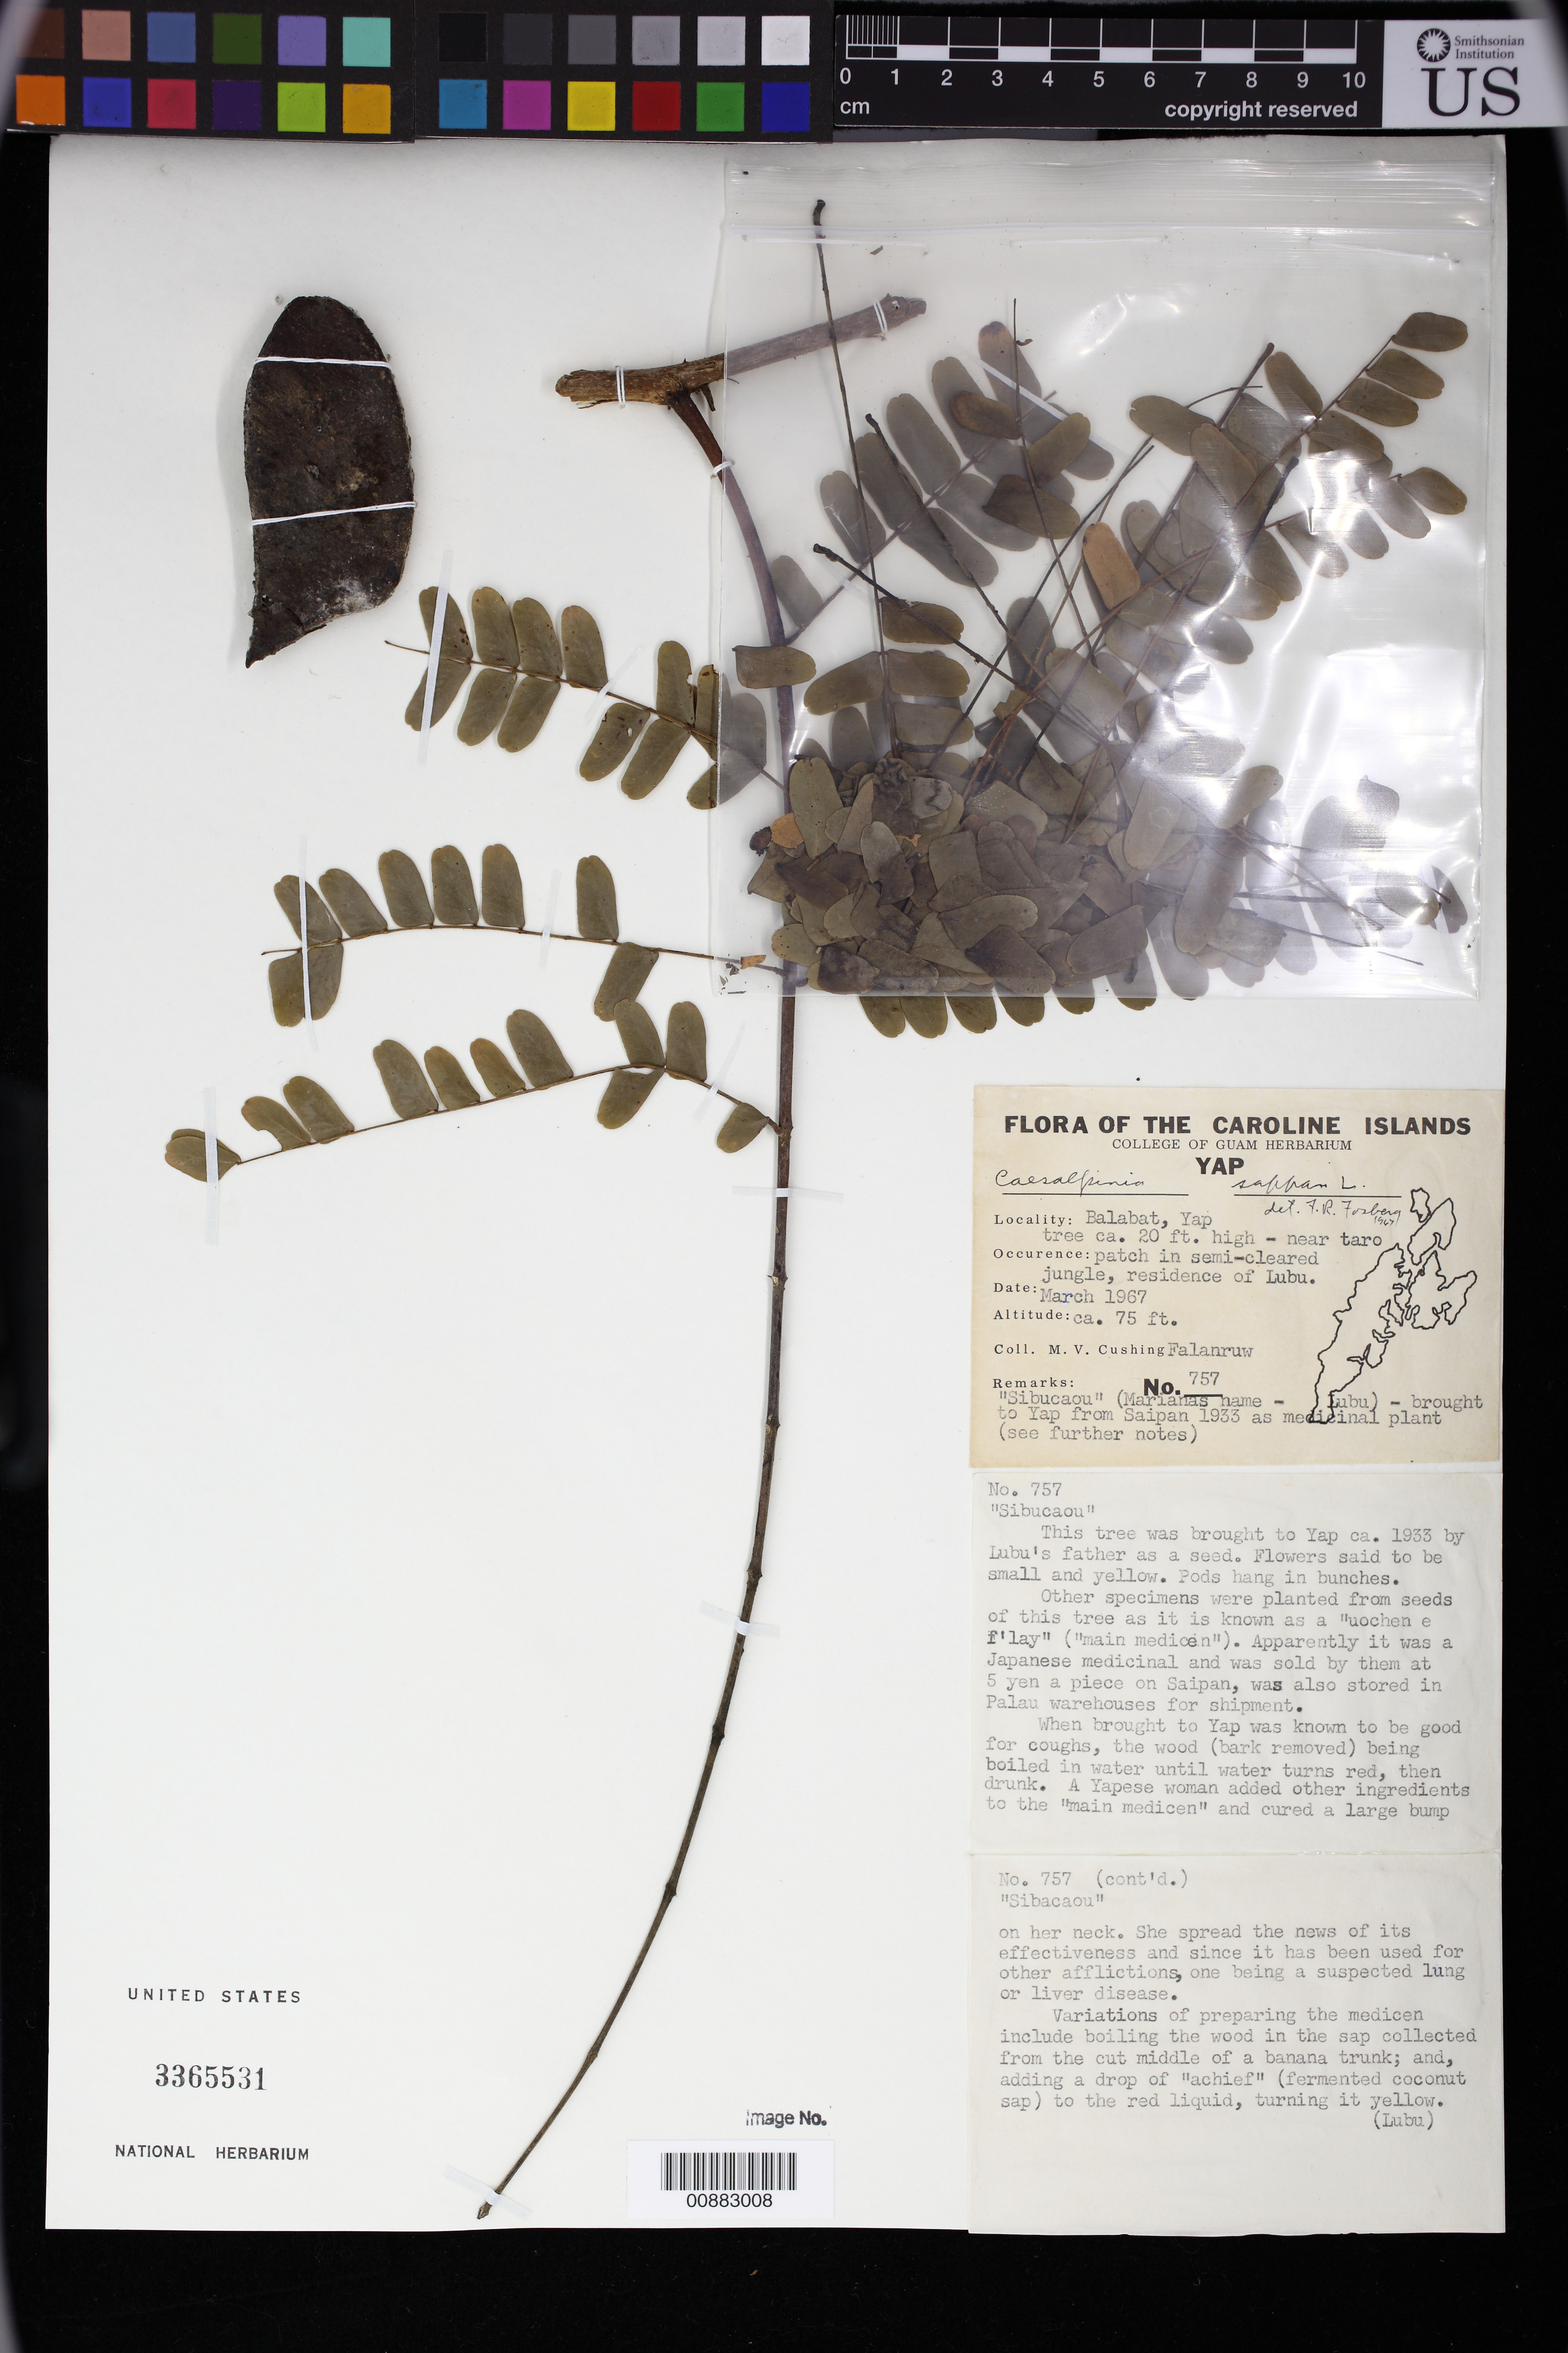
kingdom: Plantae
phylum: Tracheophyta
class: Magnoliopsida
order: Fabales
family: Fabaceae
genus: Caesalpinia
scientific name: Caesalpinia pulcherrima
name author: (L.) Sw.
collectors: M. V. Cushing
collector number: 757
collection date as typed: Mar 1967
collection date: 1967-03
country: Micronesia, Federated States of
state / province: Yap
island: Yap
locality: Balabat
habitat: patch in semi-cleared jungle, residence of Lubu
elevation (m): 23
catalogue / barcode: US 3365531